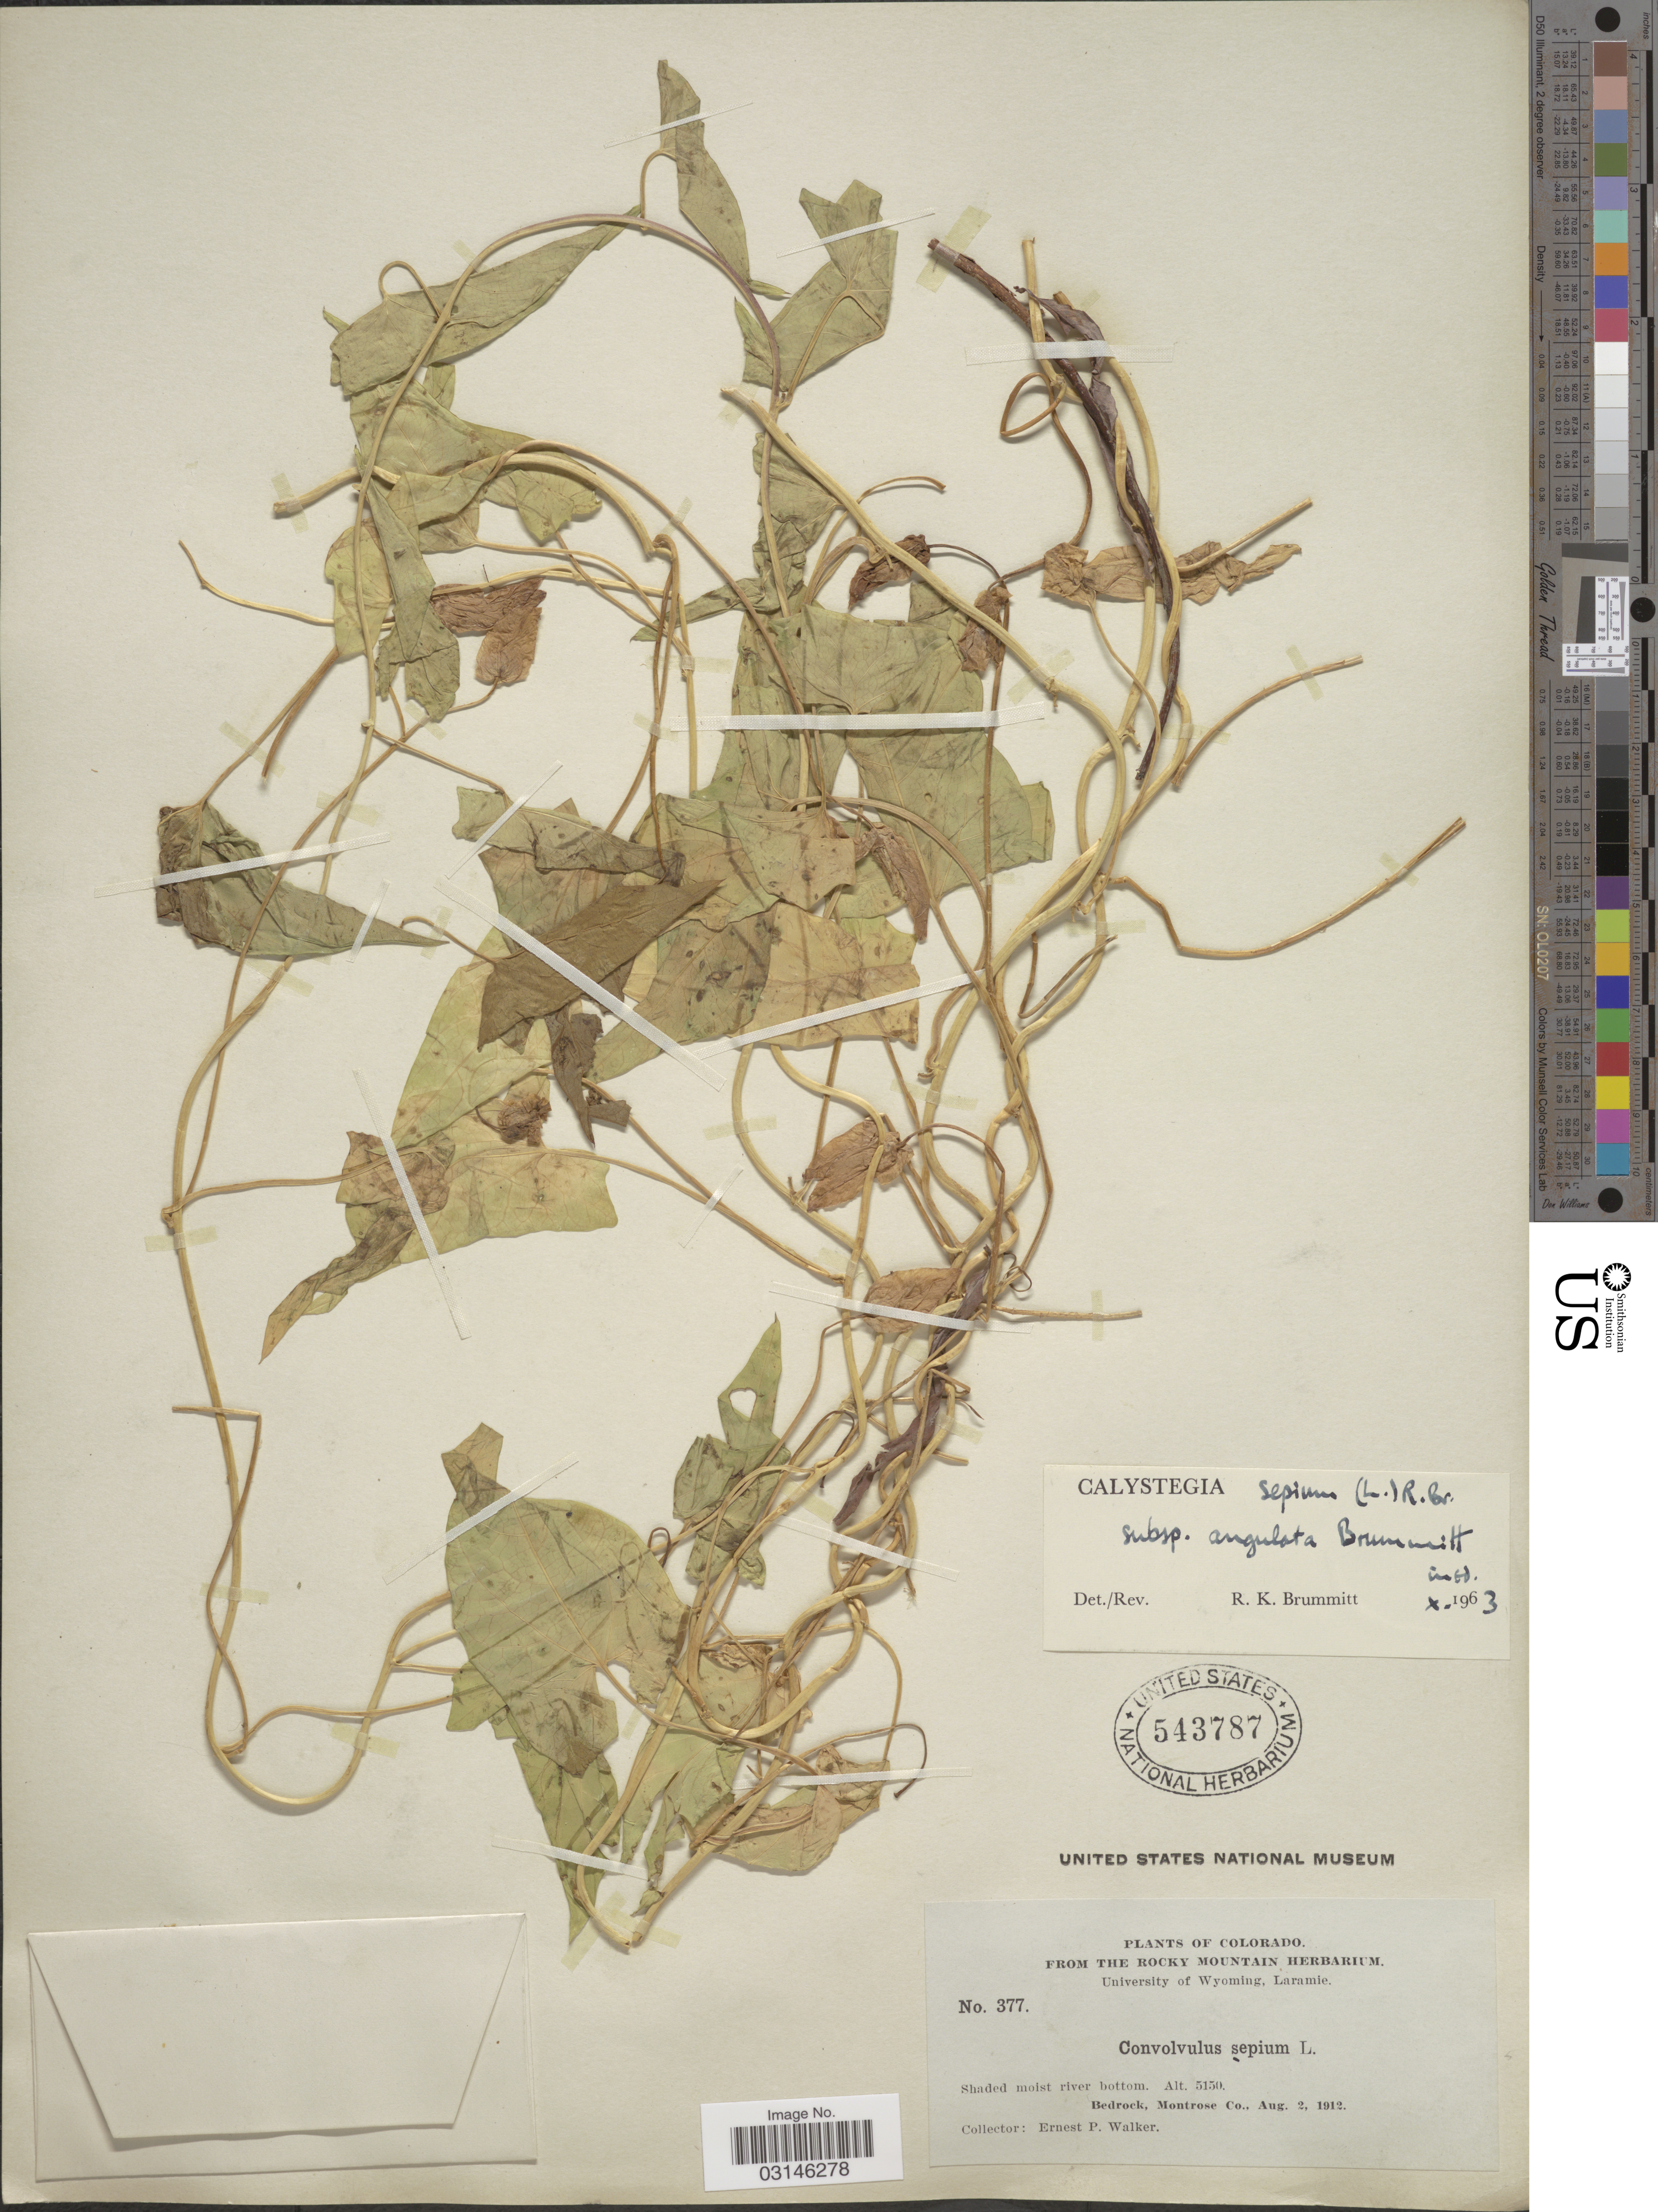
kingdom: Plantae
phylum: Tracheophyta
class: Magnoliopsida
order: Solanales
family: Convolvulaceae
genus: Calystegia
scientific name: Calystegia sepium subsp. angulata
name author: Brummitt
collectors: E. P. Walker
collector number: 377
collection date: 1912-08-02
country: United States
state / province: Colorado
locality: Bedrock, Montrose Co.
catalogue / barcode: US 543787